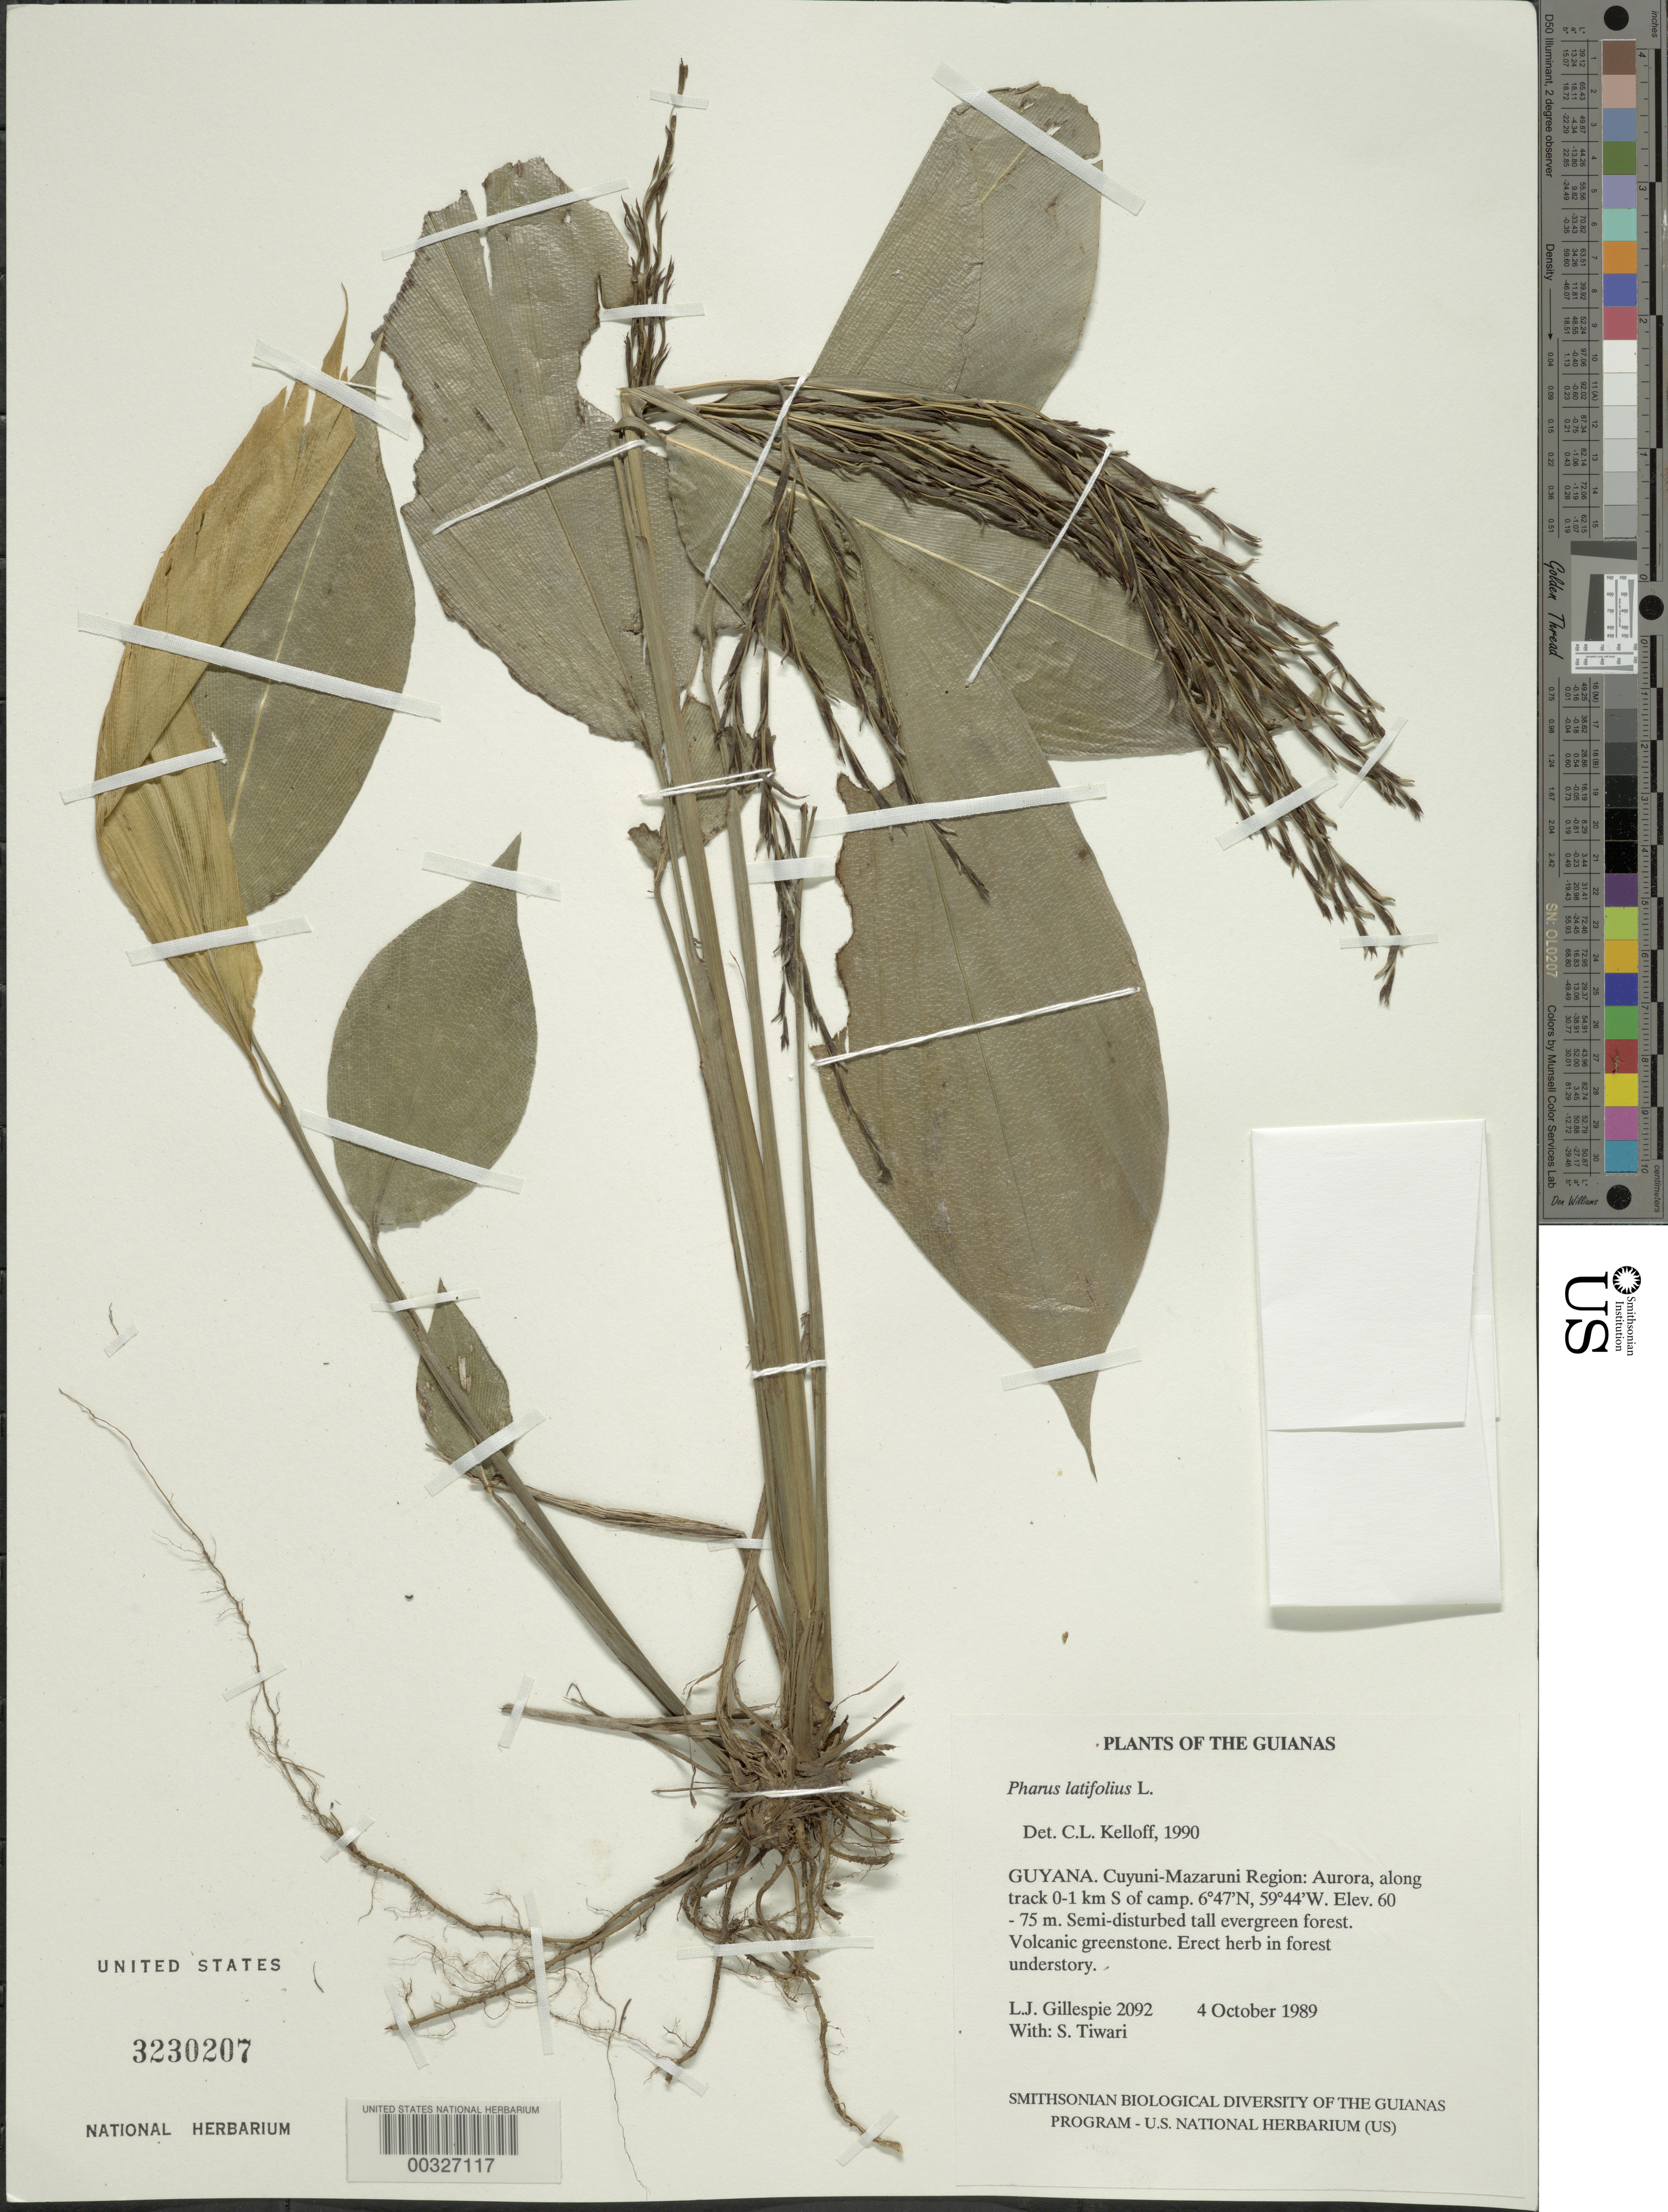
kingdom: Plantae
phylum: Tracheophyta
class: Liliopsida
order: Poales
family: Poaceae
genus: Pharus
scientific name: Pharus latifolius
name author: L.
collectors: L. J. Gillespie & S. Tiwari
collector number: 2092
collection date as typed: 04 Oct 1989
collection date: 1989-10-04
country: Guyana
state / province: Cuyuni-mazaruni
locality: Aurora, along track 0-1 km s of camp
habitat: Semi-disturbed tall evergreen forest; volcanic greenstone; forest understory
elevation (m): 60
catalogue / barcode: US 3230207